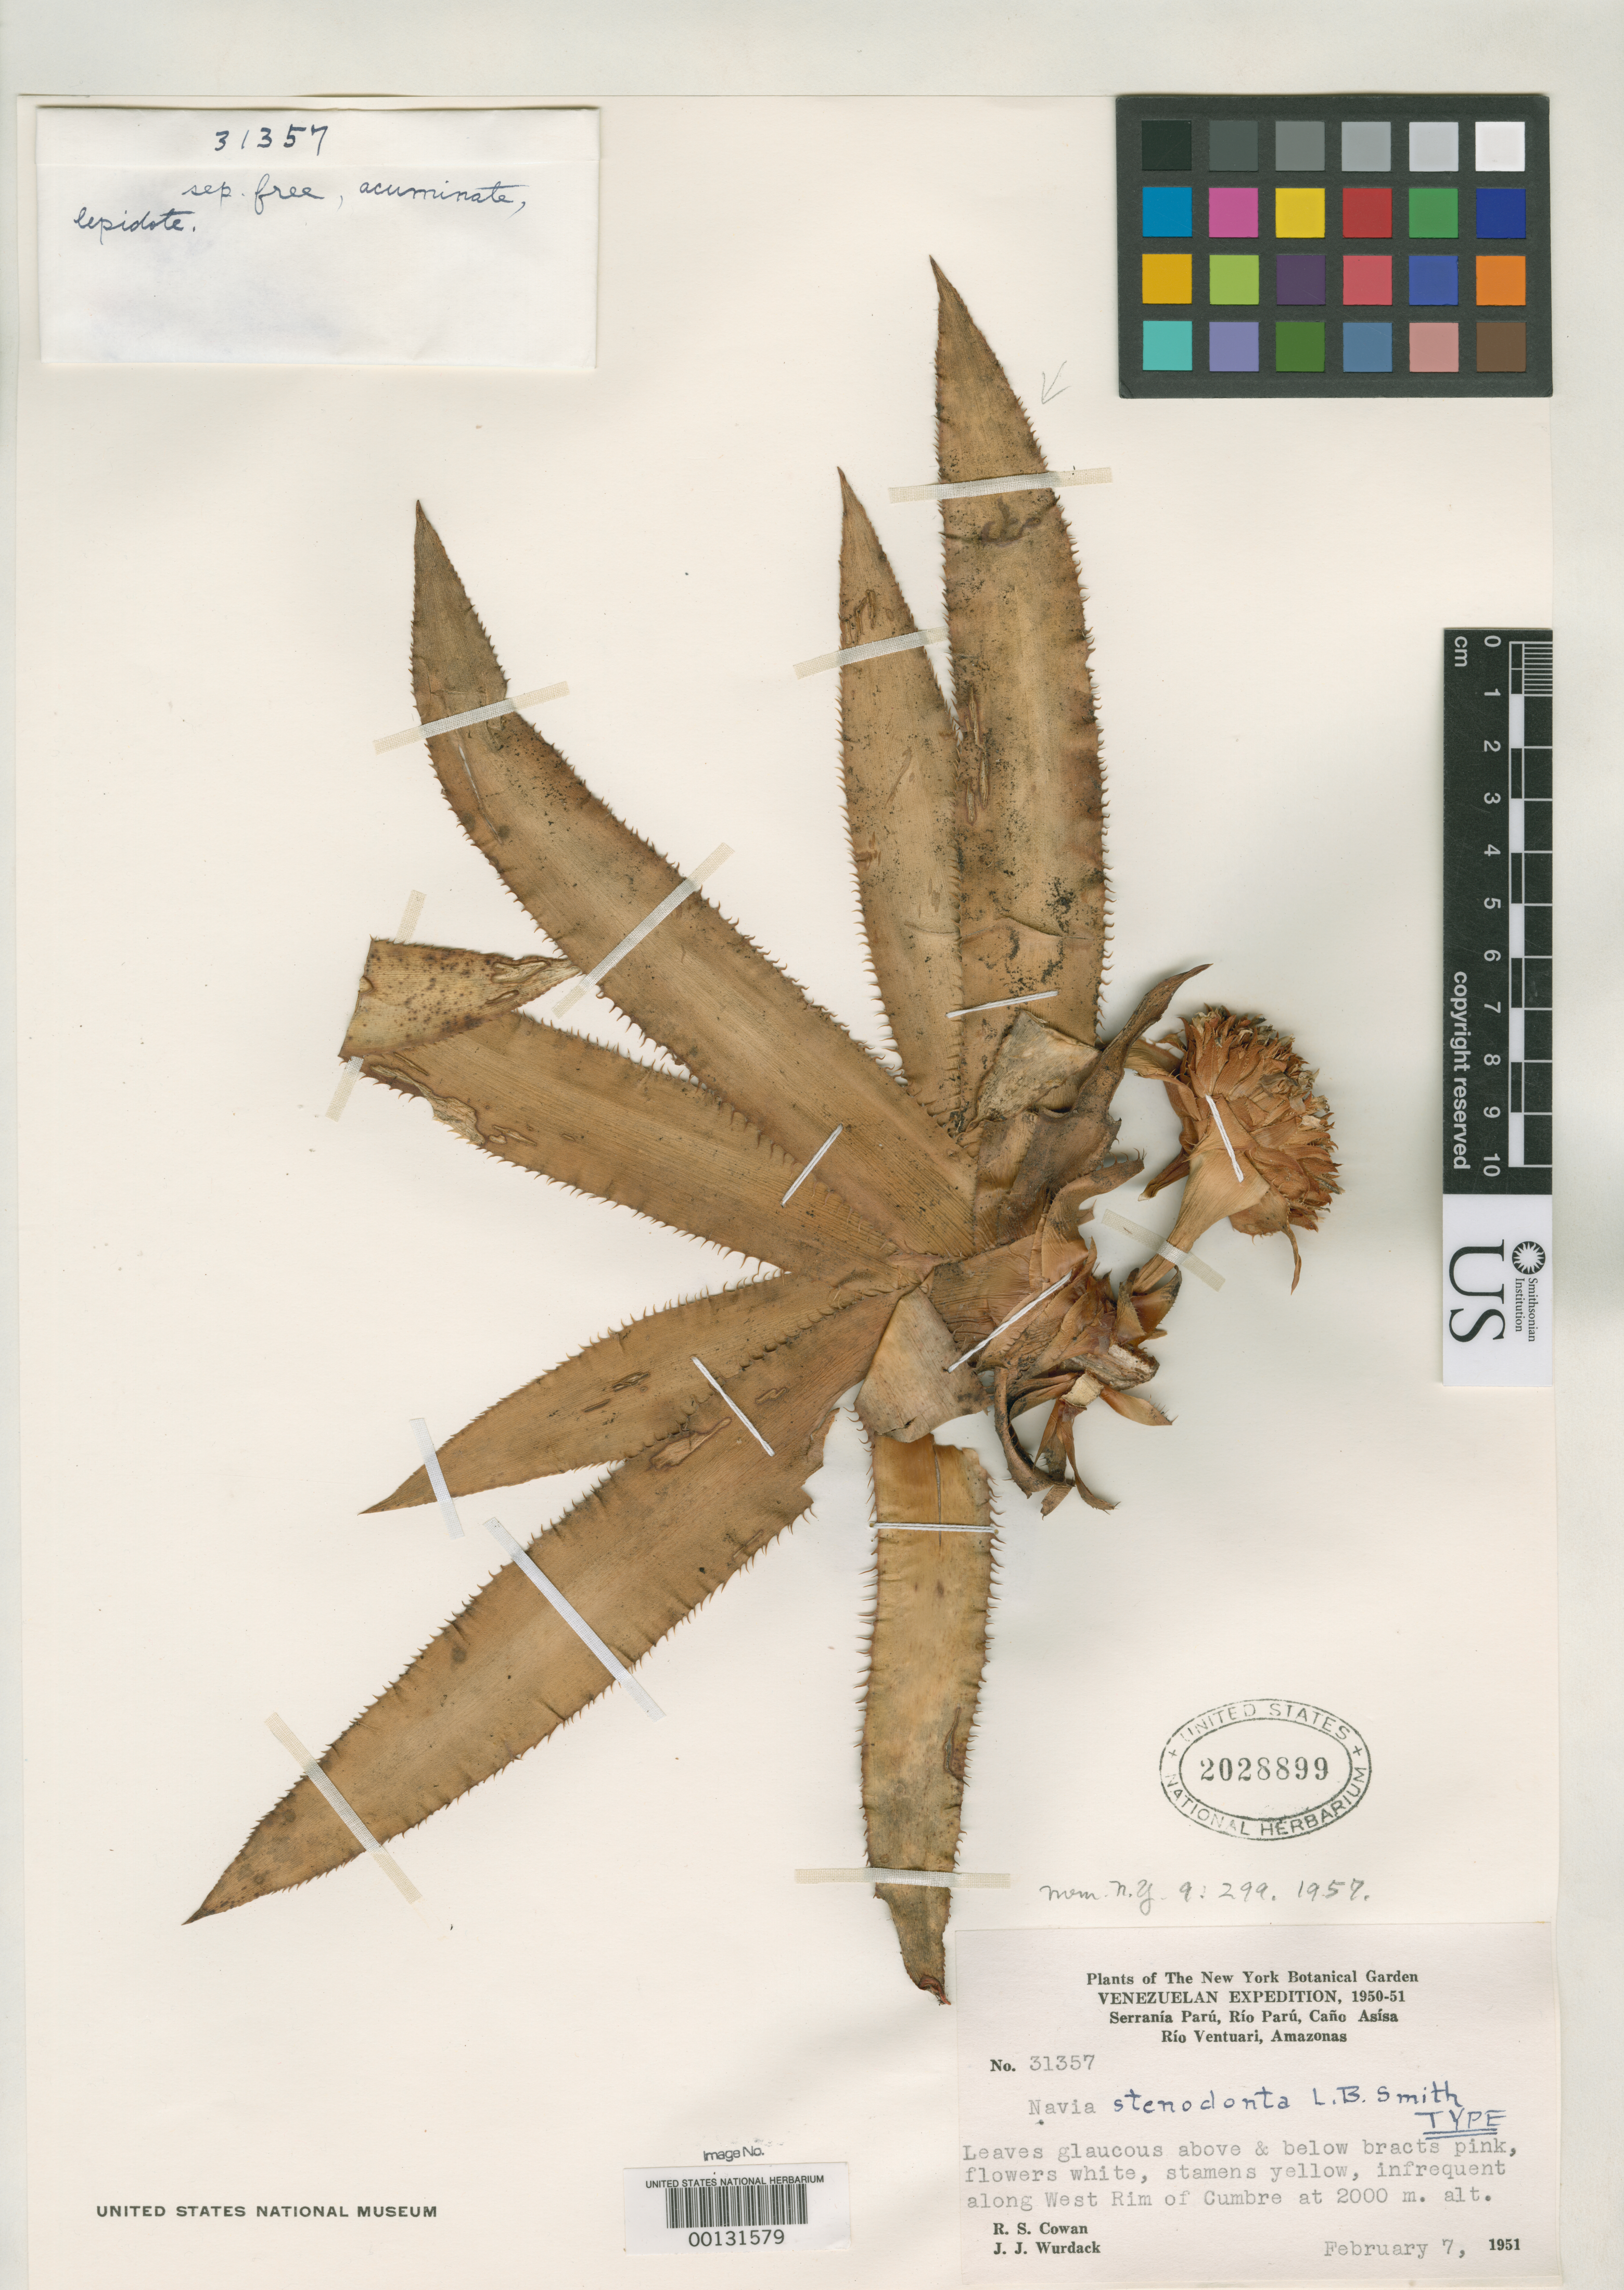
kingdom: Plantae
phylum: Tracheophyta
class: Liliopsida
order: Poales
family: Bromeliaceae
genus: Navia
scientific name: Navia stenodonta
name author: L.B. Sm.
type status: Holotype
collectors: R. S. Cowan & J. J. Wurdack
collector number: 31357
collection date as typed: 07 Feb 1951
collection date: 1951-02-07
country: Venezuela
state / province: Amazonas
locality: Serrania Paru, Rio Paru, Cano Asisa, W rim of Cumbre, Rio Ventuari.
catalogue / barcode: US 2028899